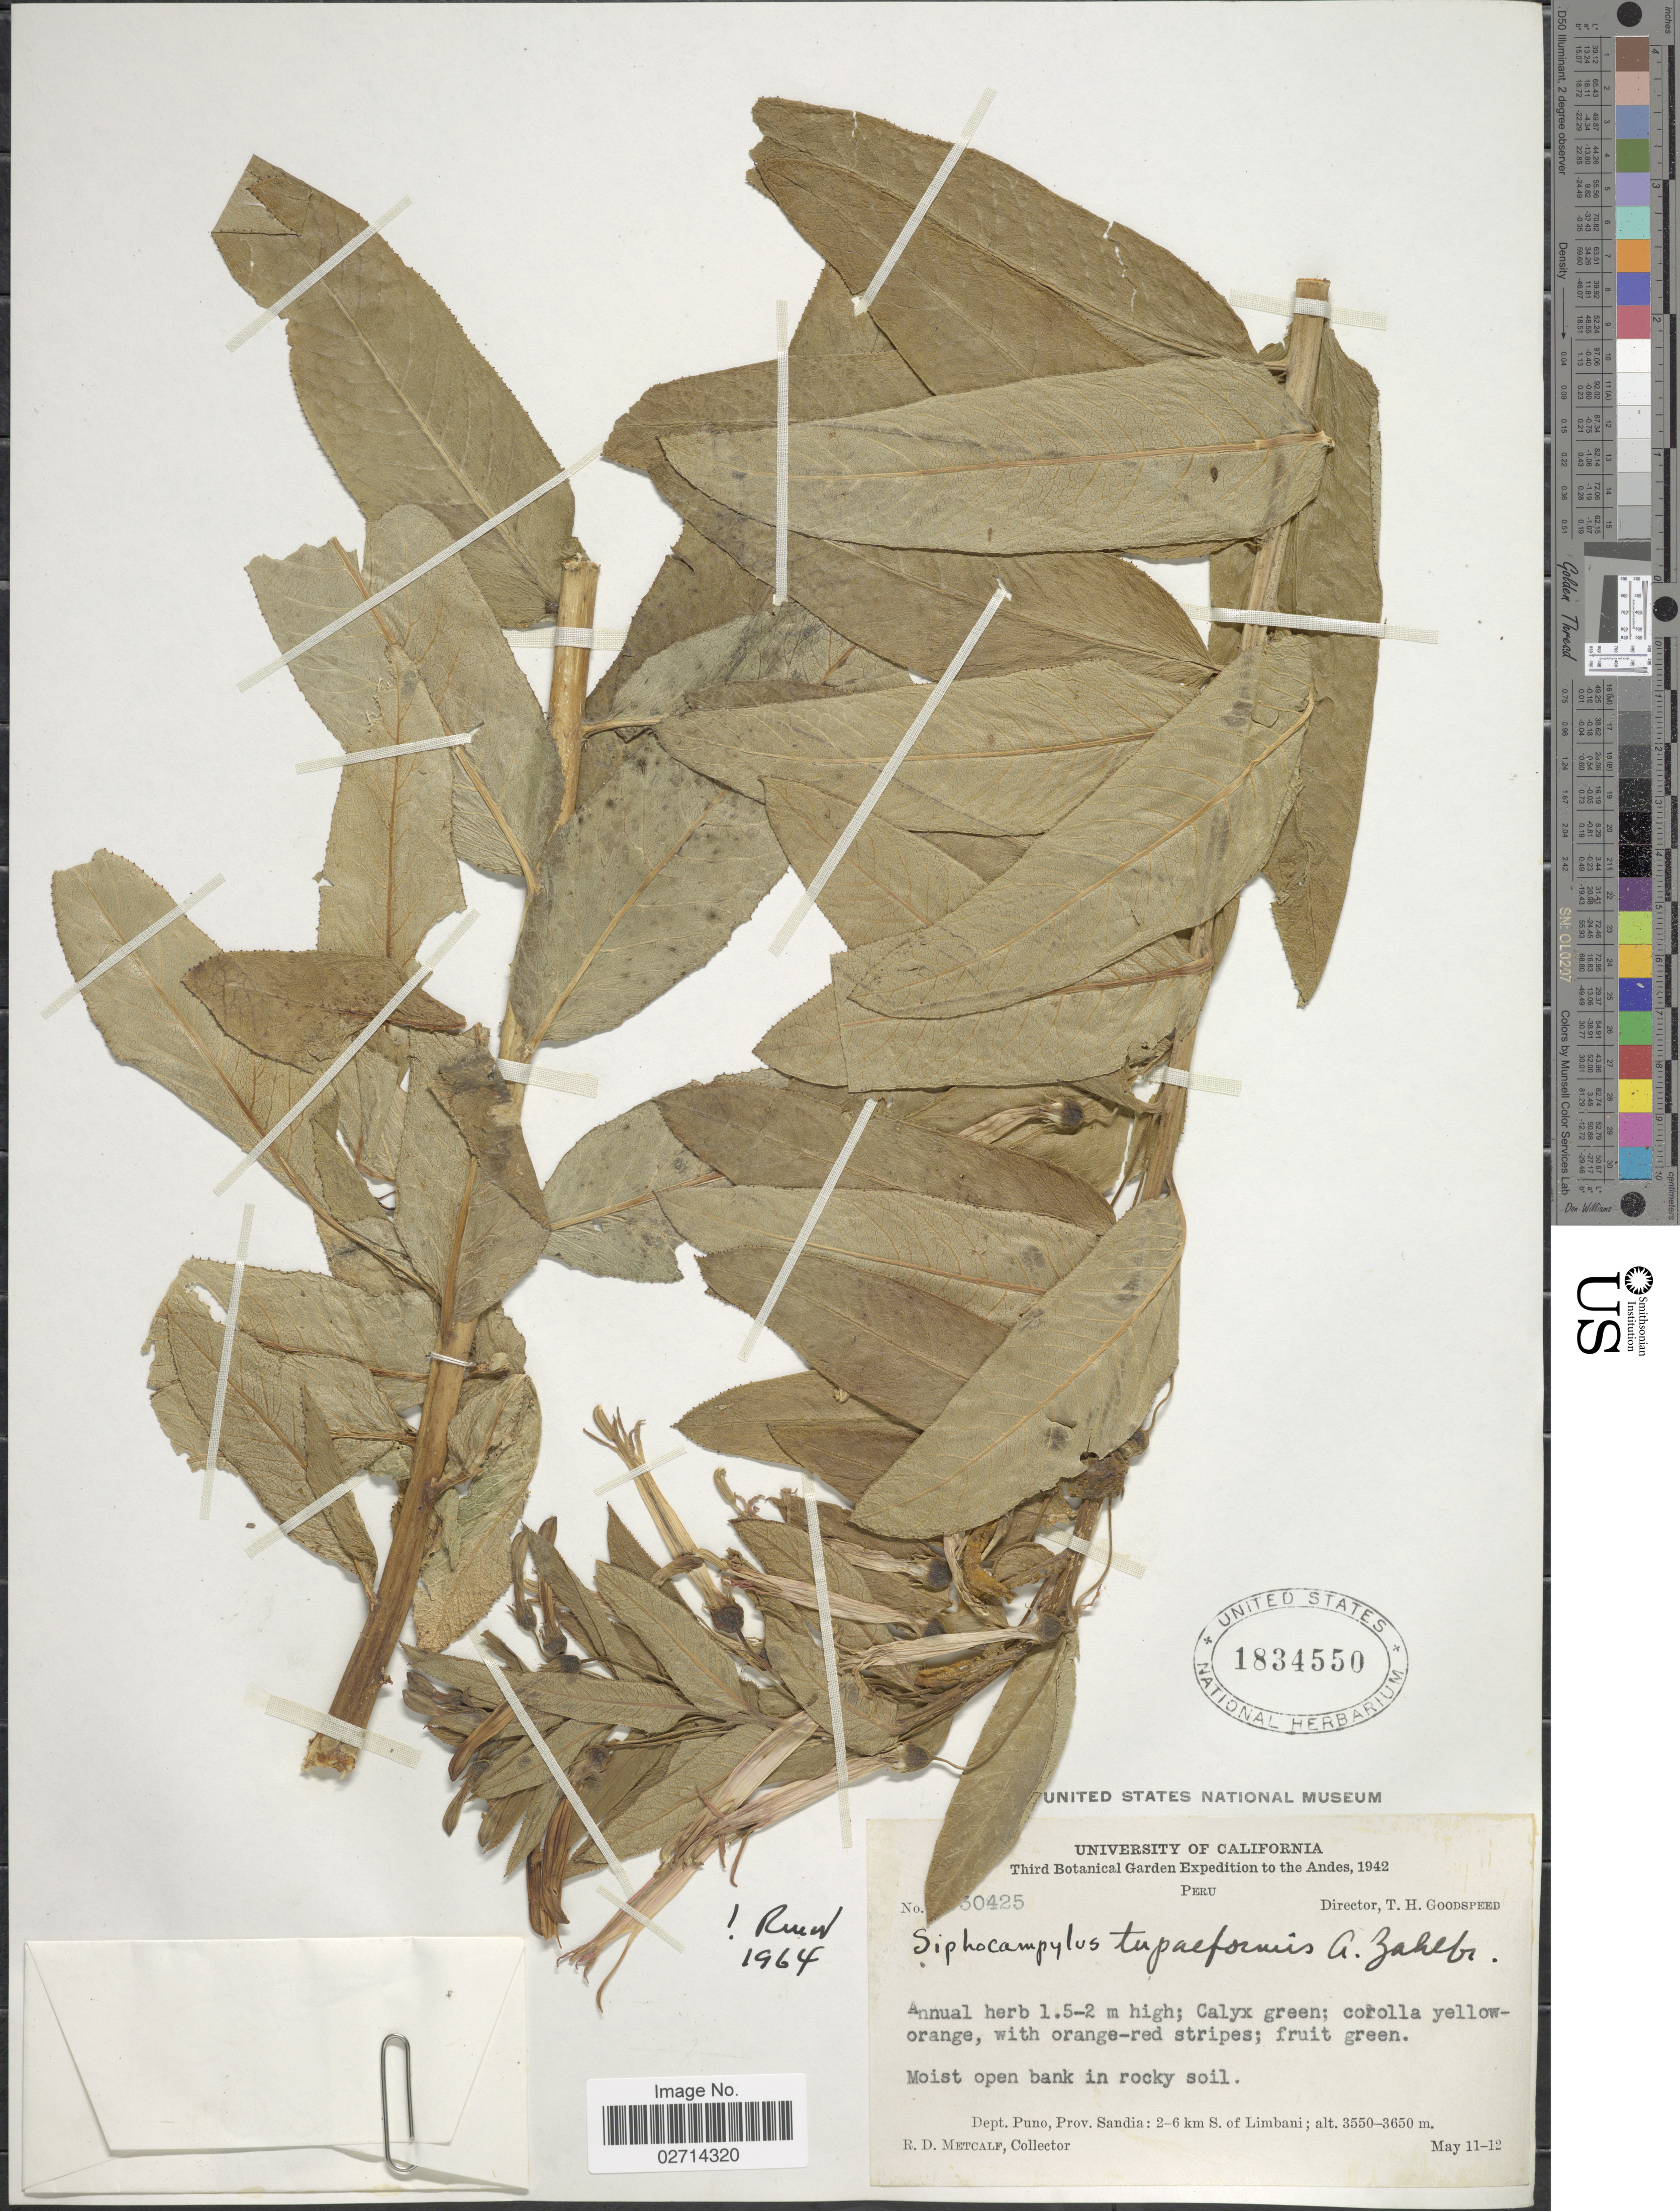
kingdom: Plantae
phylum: Tracheophyta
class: Magnoliopsida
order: Asterales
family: Campanulaceae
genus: Siphocampylus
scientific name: Siphocampylus tupaeformis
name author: Zahlbr.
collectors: R. D. Metcalf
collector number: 30425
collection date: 1942-05-11/1942-05-12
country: Peru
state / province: Puno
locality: Prov. Sandia: 2-6 km S. of Limbani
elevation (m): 3550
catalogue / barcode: US 1834550